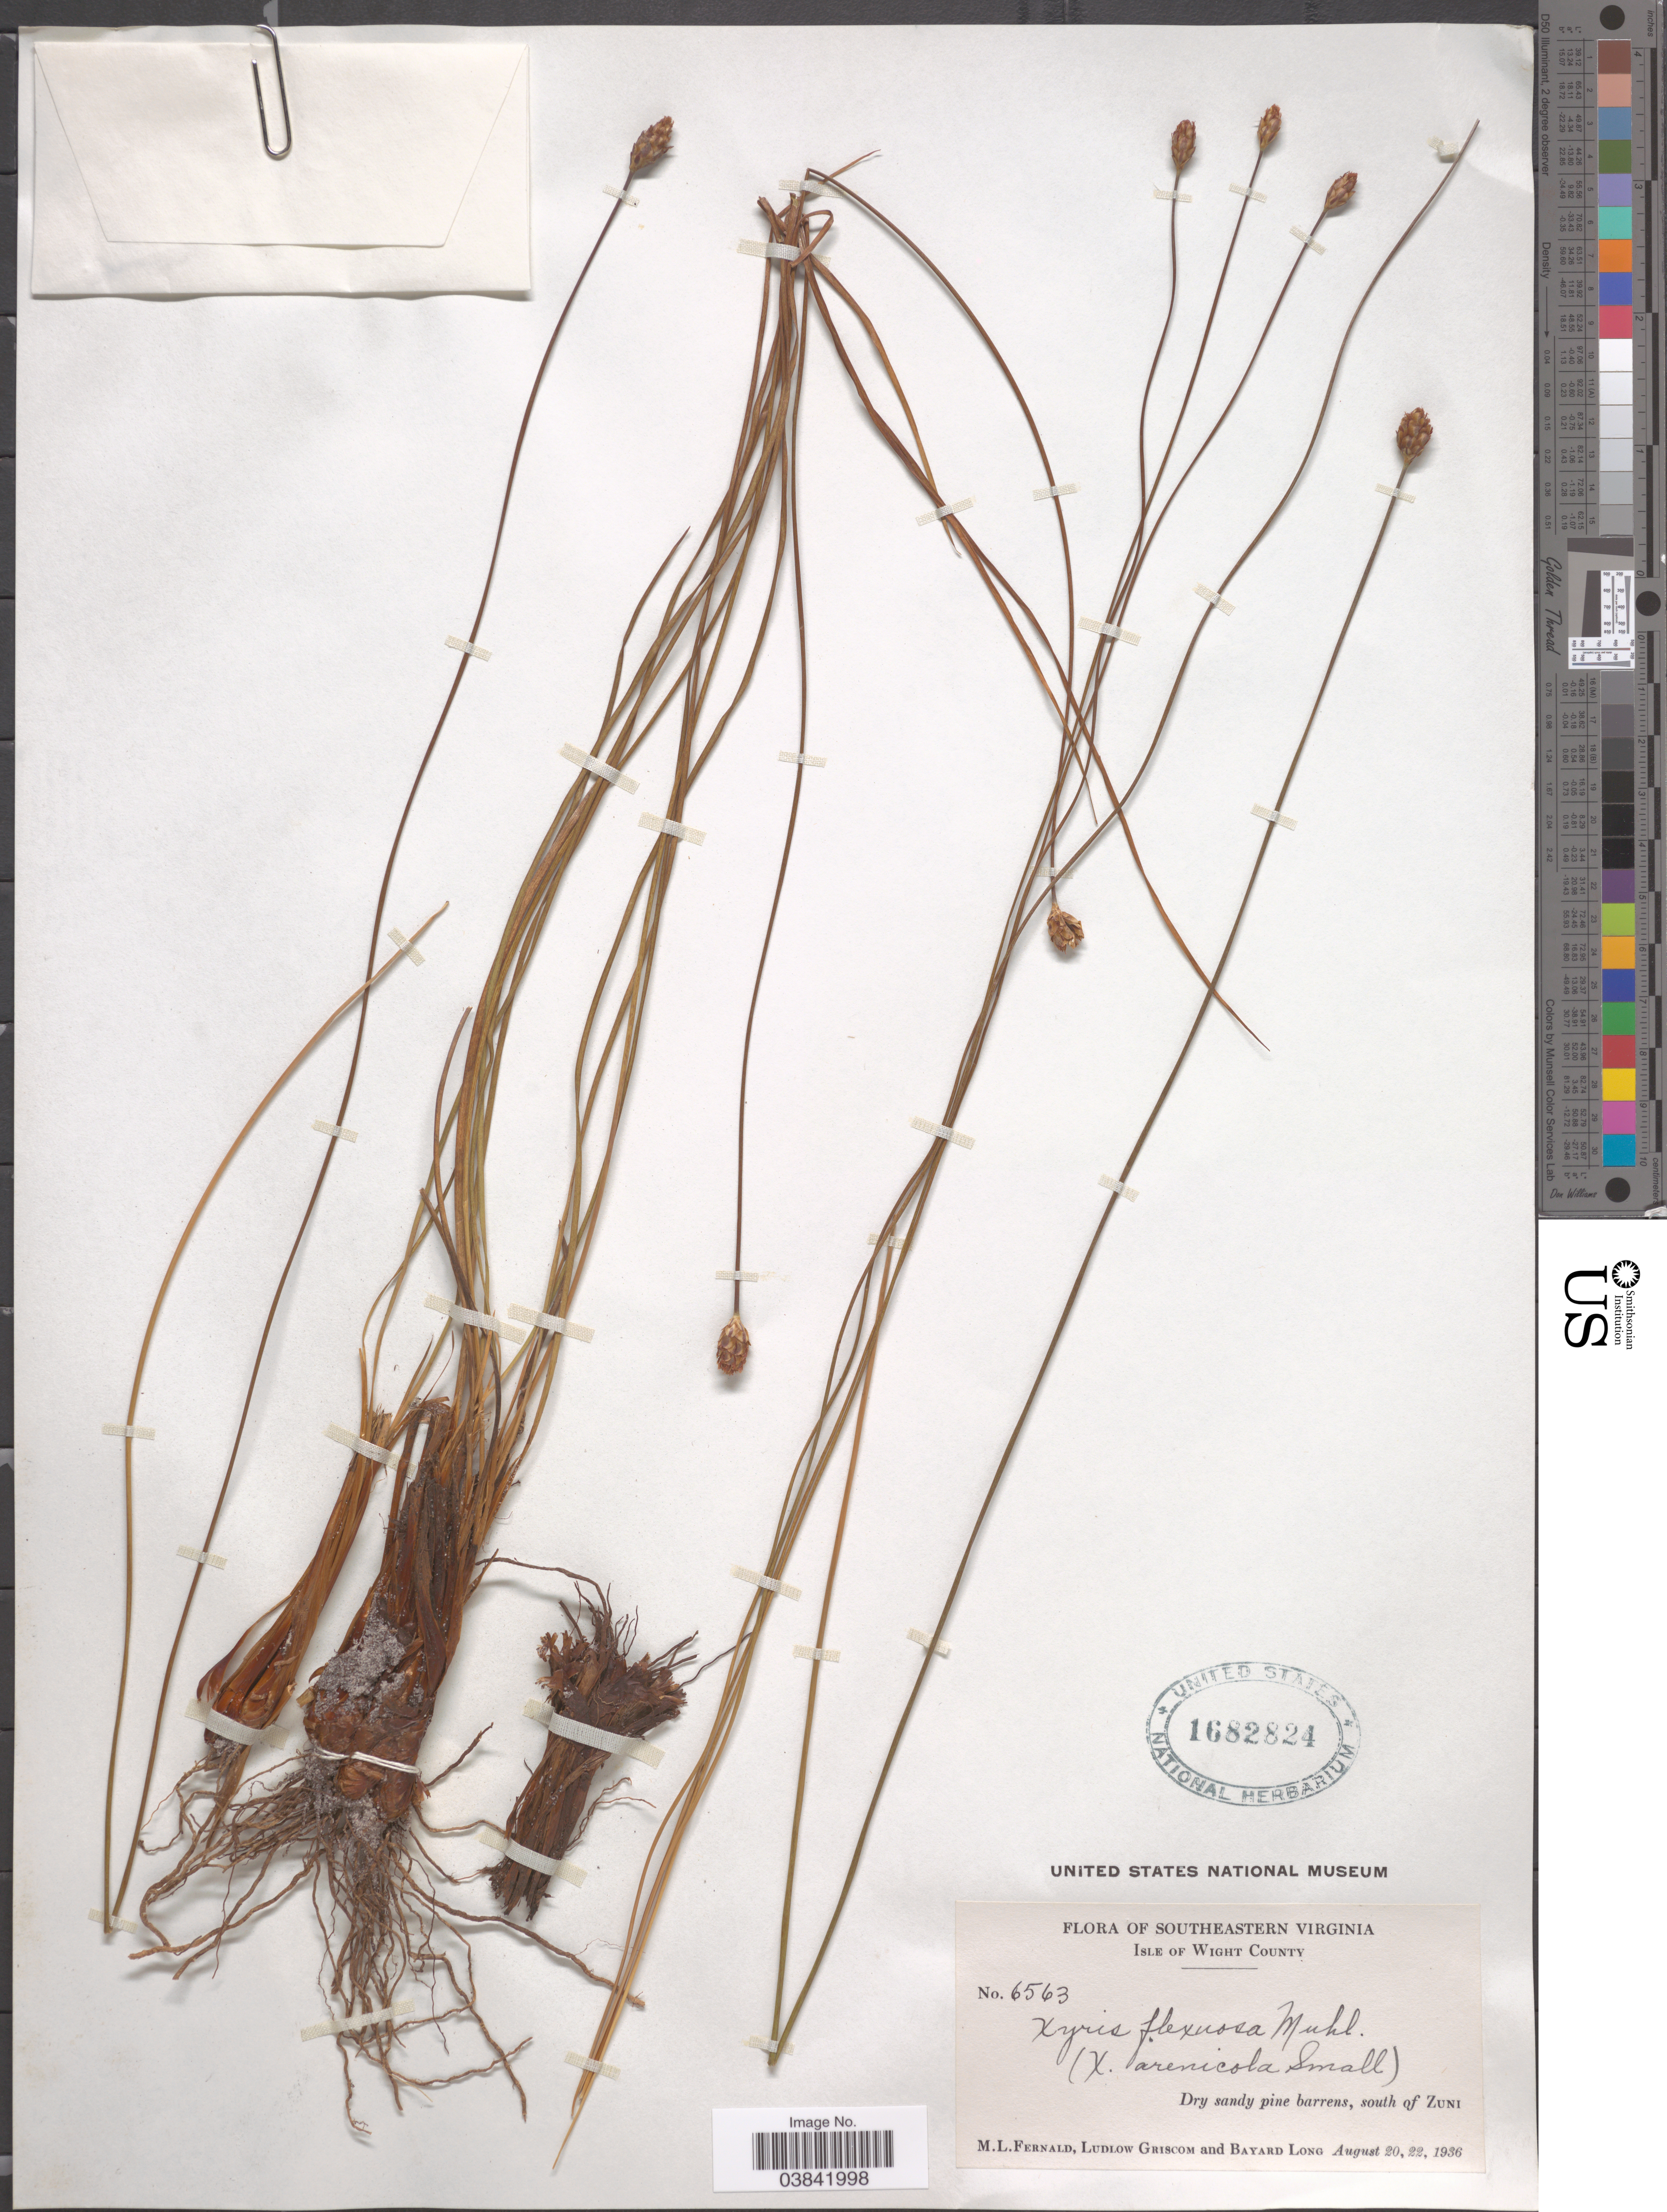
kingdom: Plantae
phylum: Tracheophyta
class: Liliopsida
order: Poales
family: Xyridaceae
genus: Xyris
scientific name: Xyris caroliniana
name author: Walter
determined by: Strong, Mark T., (BOT), Smithsonian Institution - National Museum of Natural History (UNITED STATES)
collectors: M. L. Fernald, L. Griscom & B. Long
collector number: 6563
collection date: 1936-08-20/1936-08-22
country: United States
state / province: Virginia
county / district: Isle of Wight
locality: Southeastern Virginia. Isle of Wight County. Dry sandy pine barrens, south of Zuni.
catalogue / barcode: US 1682824